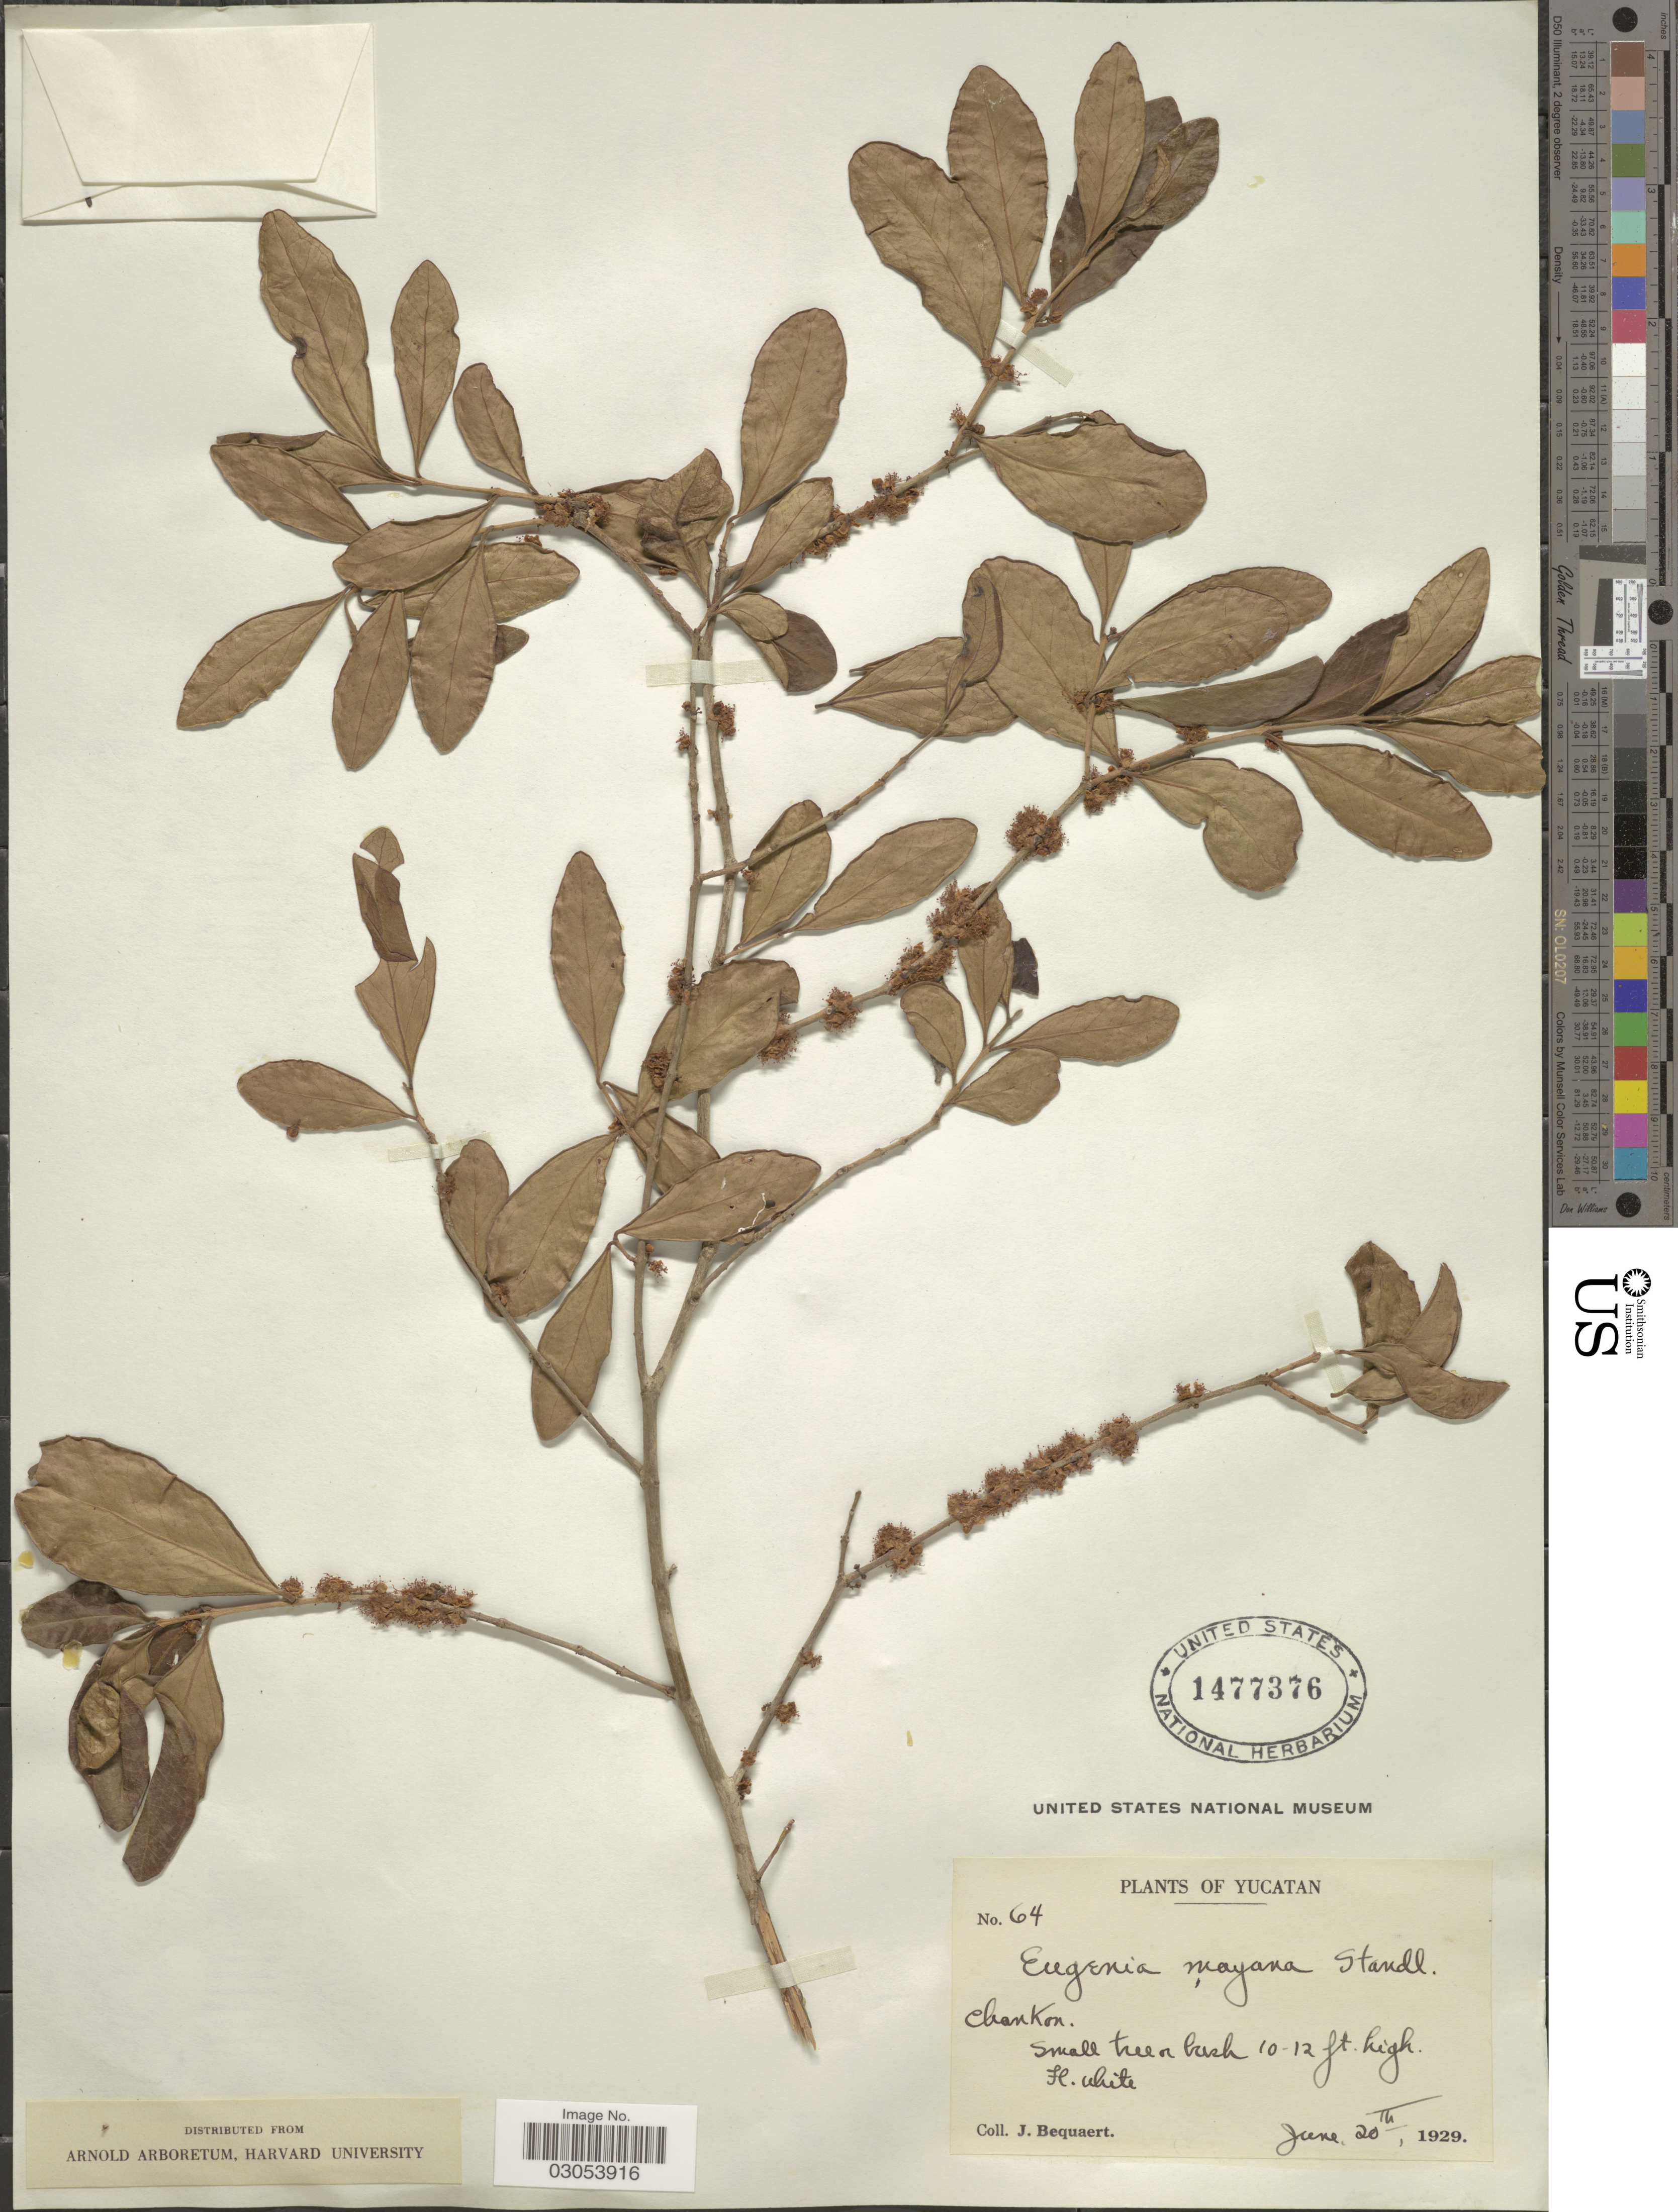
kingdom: Plantae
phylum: Tracheophyta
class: Magnoliopsida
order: Myrtales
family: Myrtaceae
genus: Eugenia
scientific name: Eugenia mayana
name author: Standl.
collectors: J. Bequaert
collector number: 64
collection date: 1929-06-20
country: Mexico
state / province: Yucatán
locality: Chankon.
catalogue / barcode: US 1477376